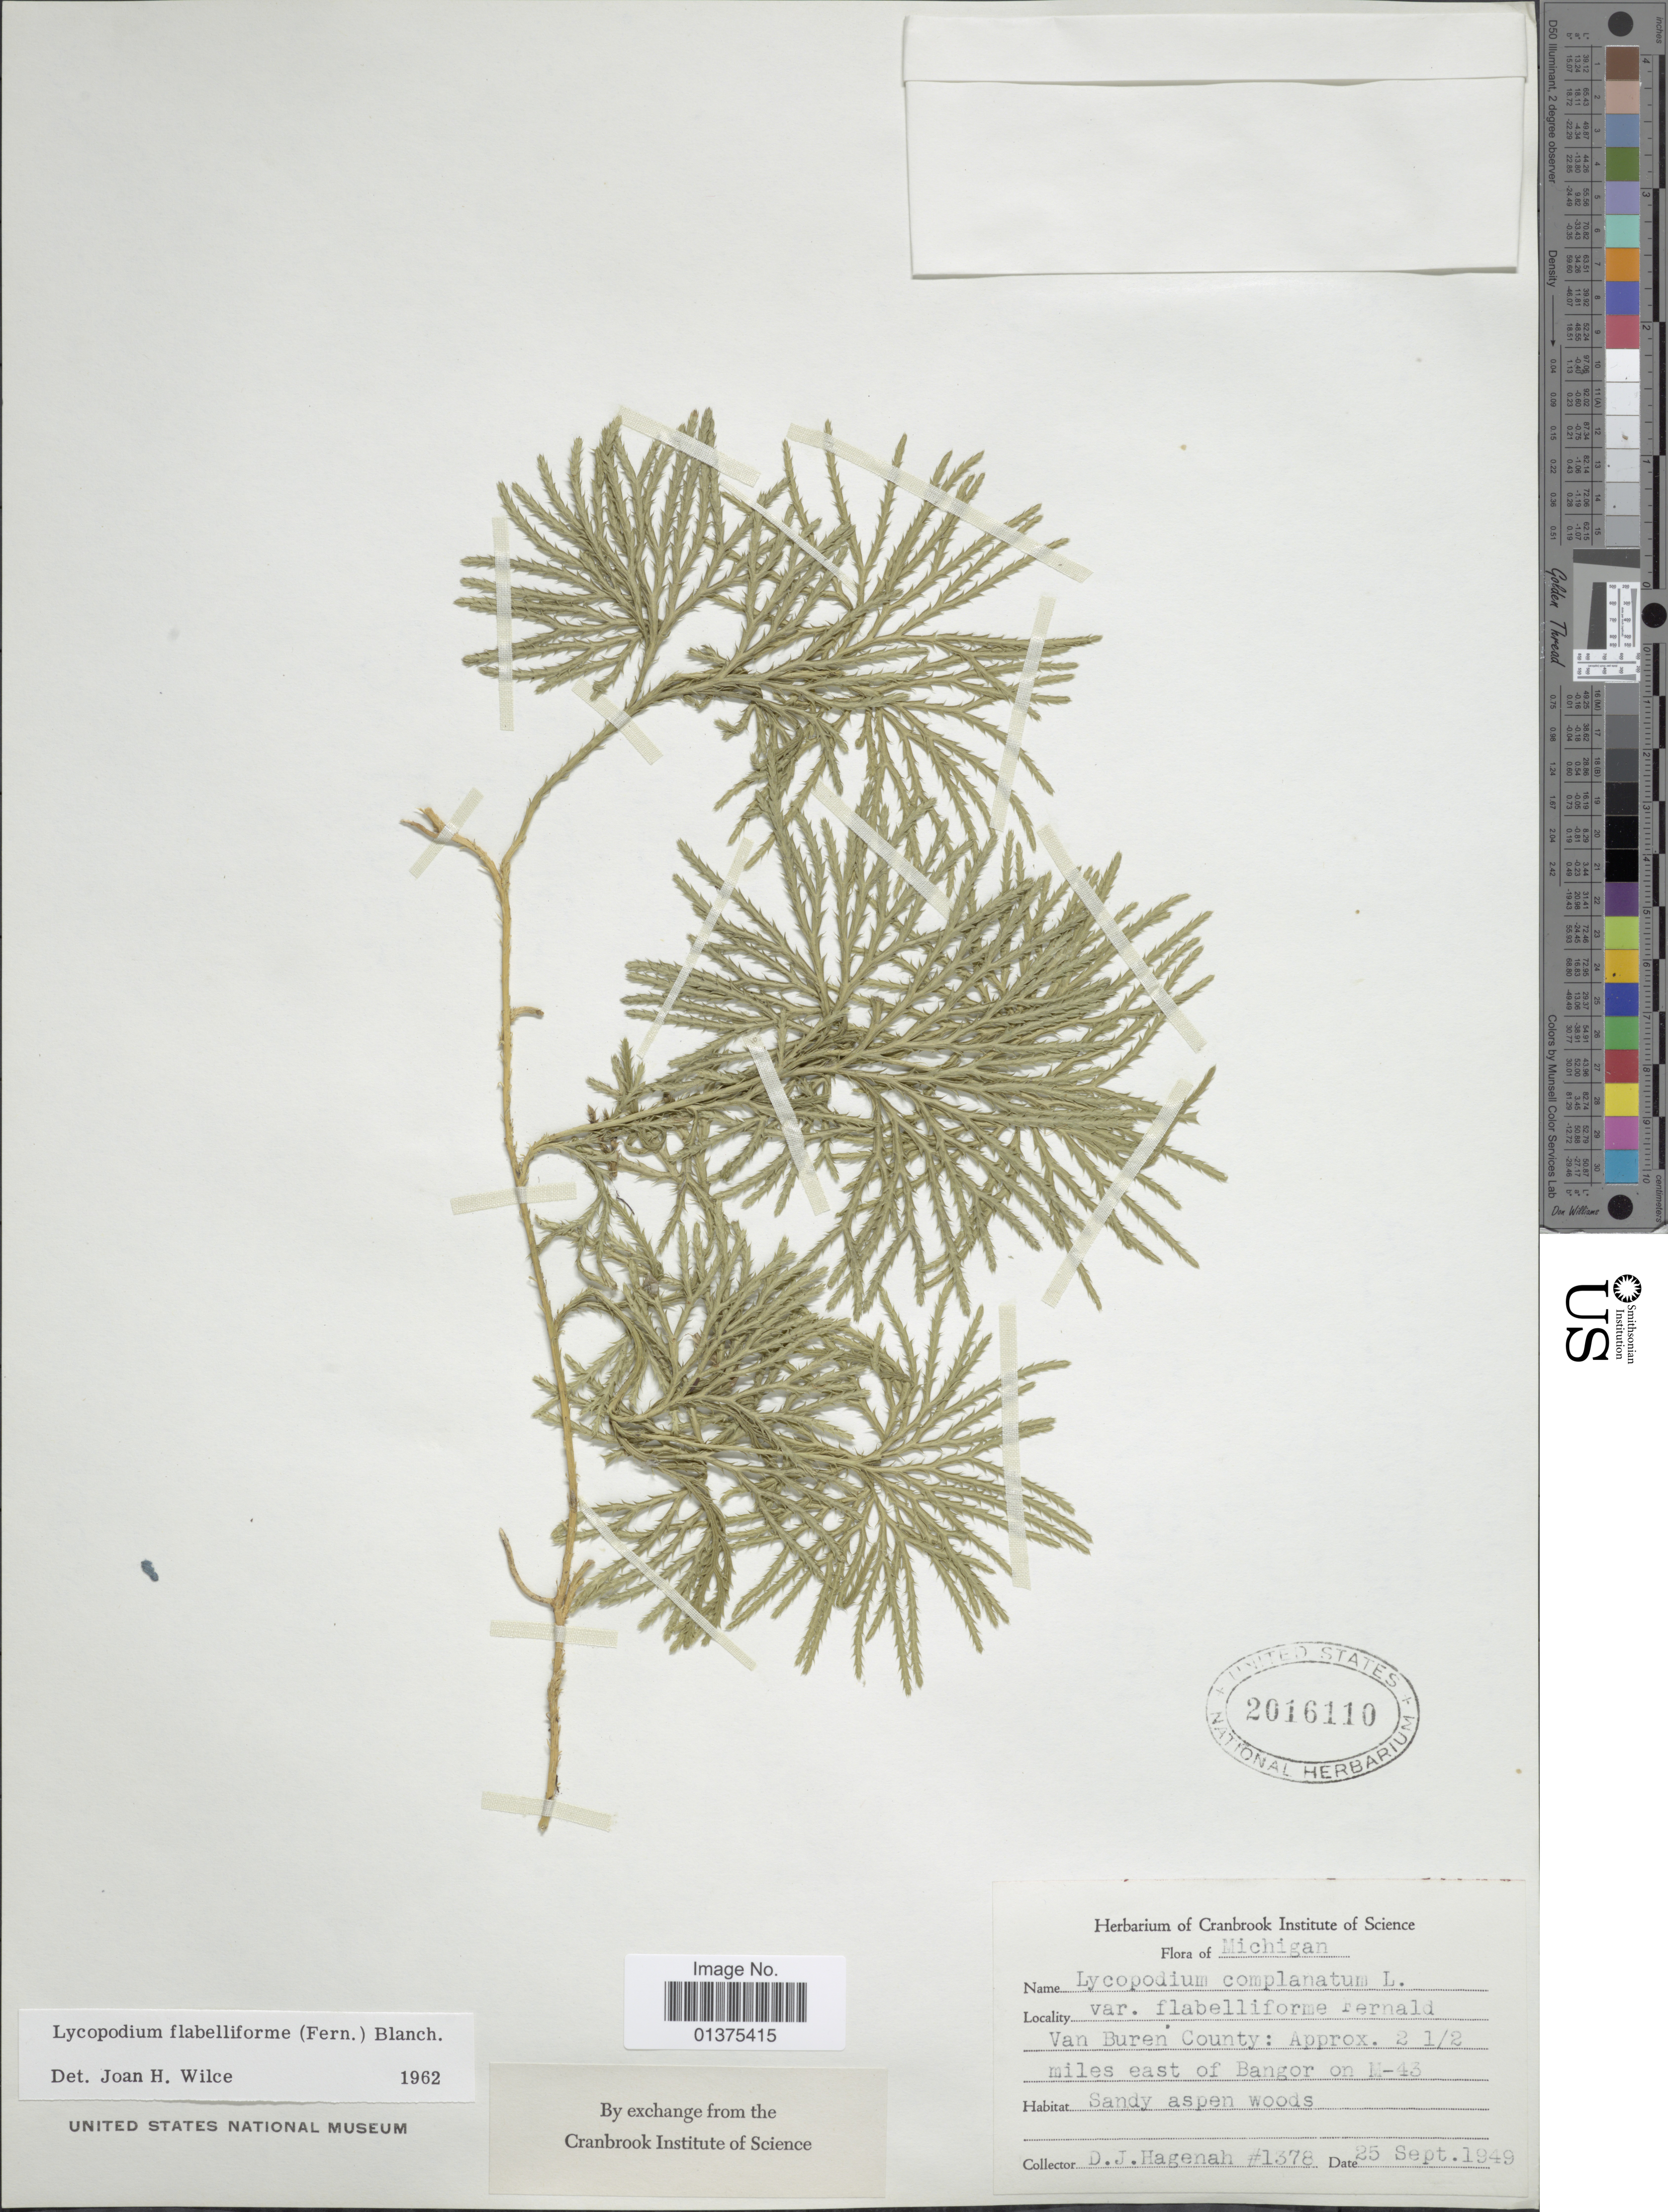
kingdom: Plantae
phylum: Tracheophyta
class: Lycopodiopsida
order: Lycopodiales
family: Lycopodiaceae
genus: Diphasiastrum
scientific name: Diphasiastrum digitatum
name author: (Dill. ex A. Braun) Holub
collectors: D. Hagenah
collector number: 1378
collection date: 1949-09-25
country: United States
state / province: Michigan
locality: Van Buren County: approx. 2 1/2 miles east of Bangor on M-43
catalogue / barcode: US 2016110